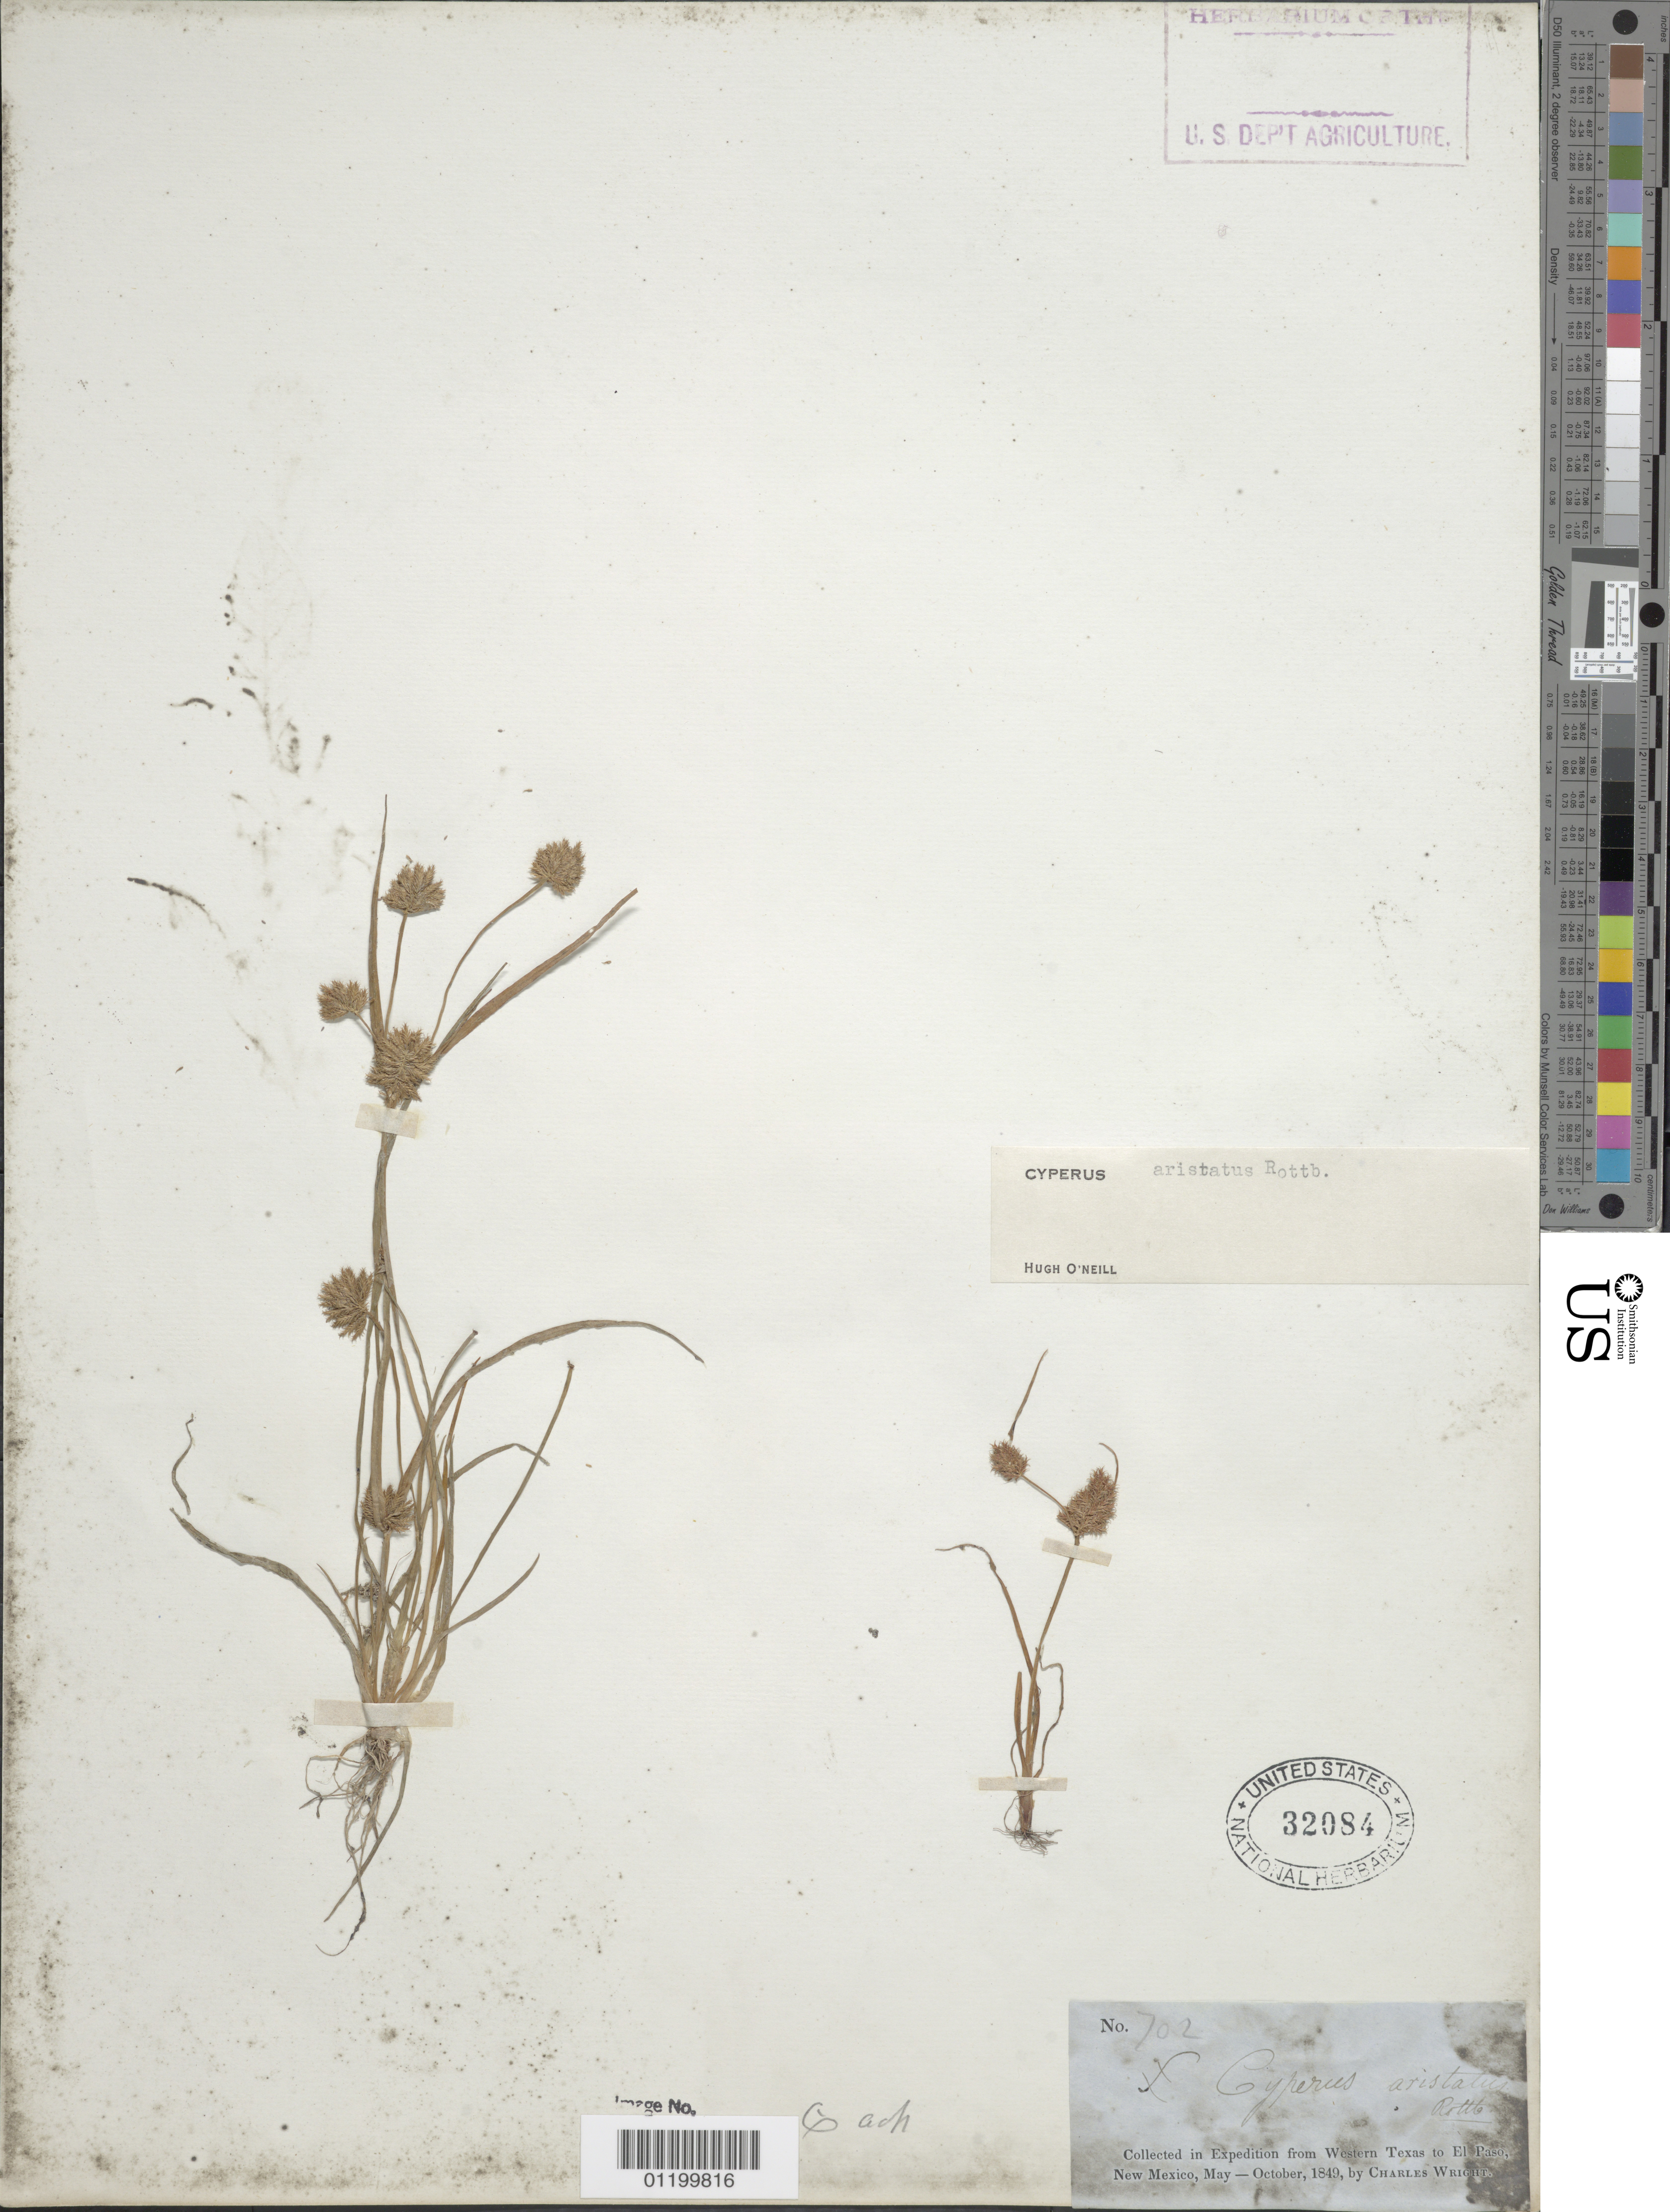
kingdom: Plantae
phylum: Tracheophyta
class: Liliopsida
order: Poales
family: Cyperaceae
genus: Cyperus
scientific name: Cyperus squarrosus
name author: L.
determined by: Strong, Mark T., (BOT), Smithsonian Institution - National Museum of Natural History (UNITED STATES)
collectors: C. Wright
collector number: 702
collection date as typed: May 1849 to -- Oct 1849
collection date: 1849-05/1849-10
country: United States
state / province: New Mexico / Texas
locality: W Texas to El Paso, New Mexico.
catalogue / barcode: US 32084